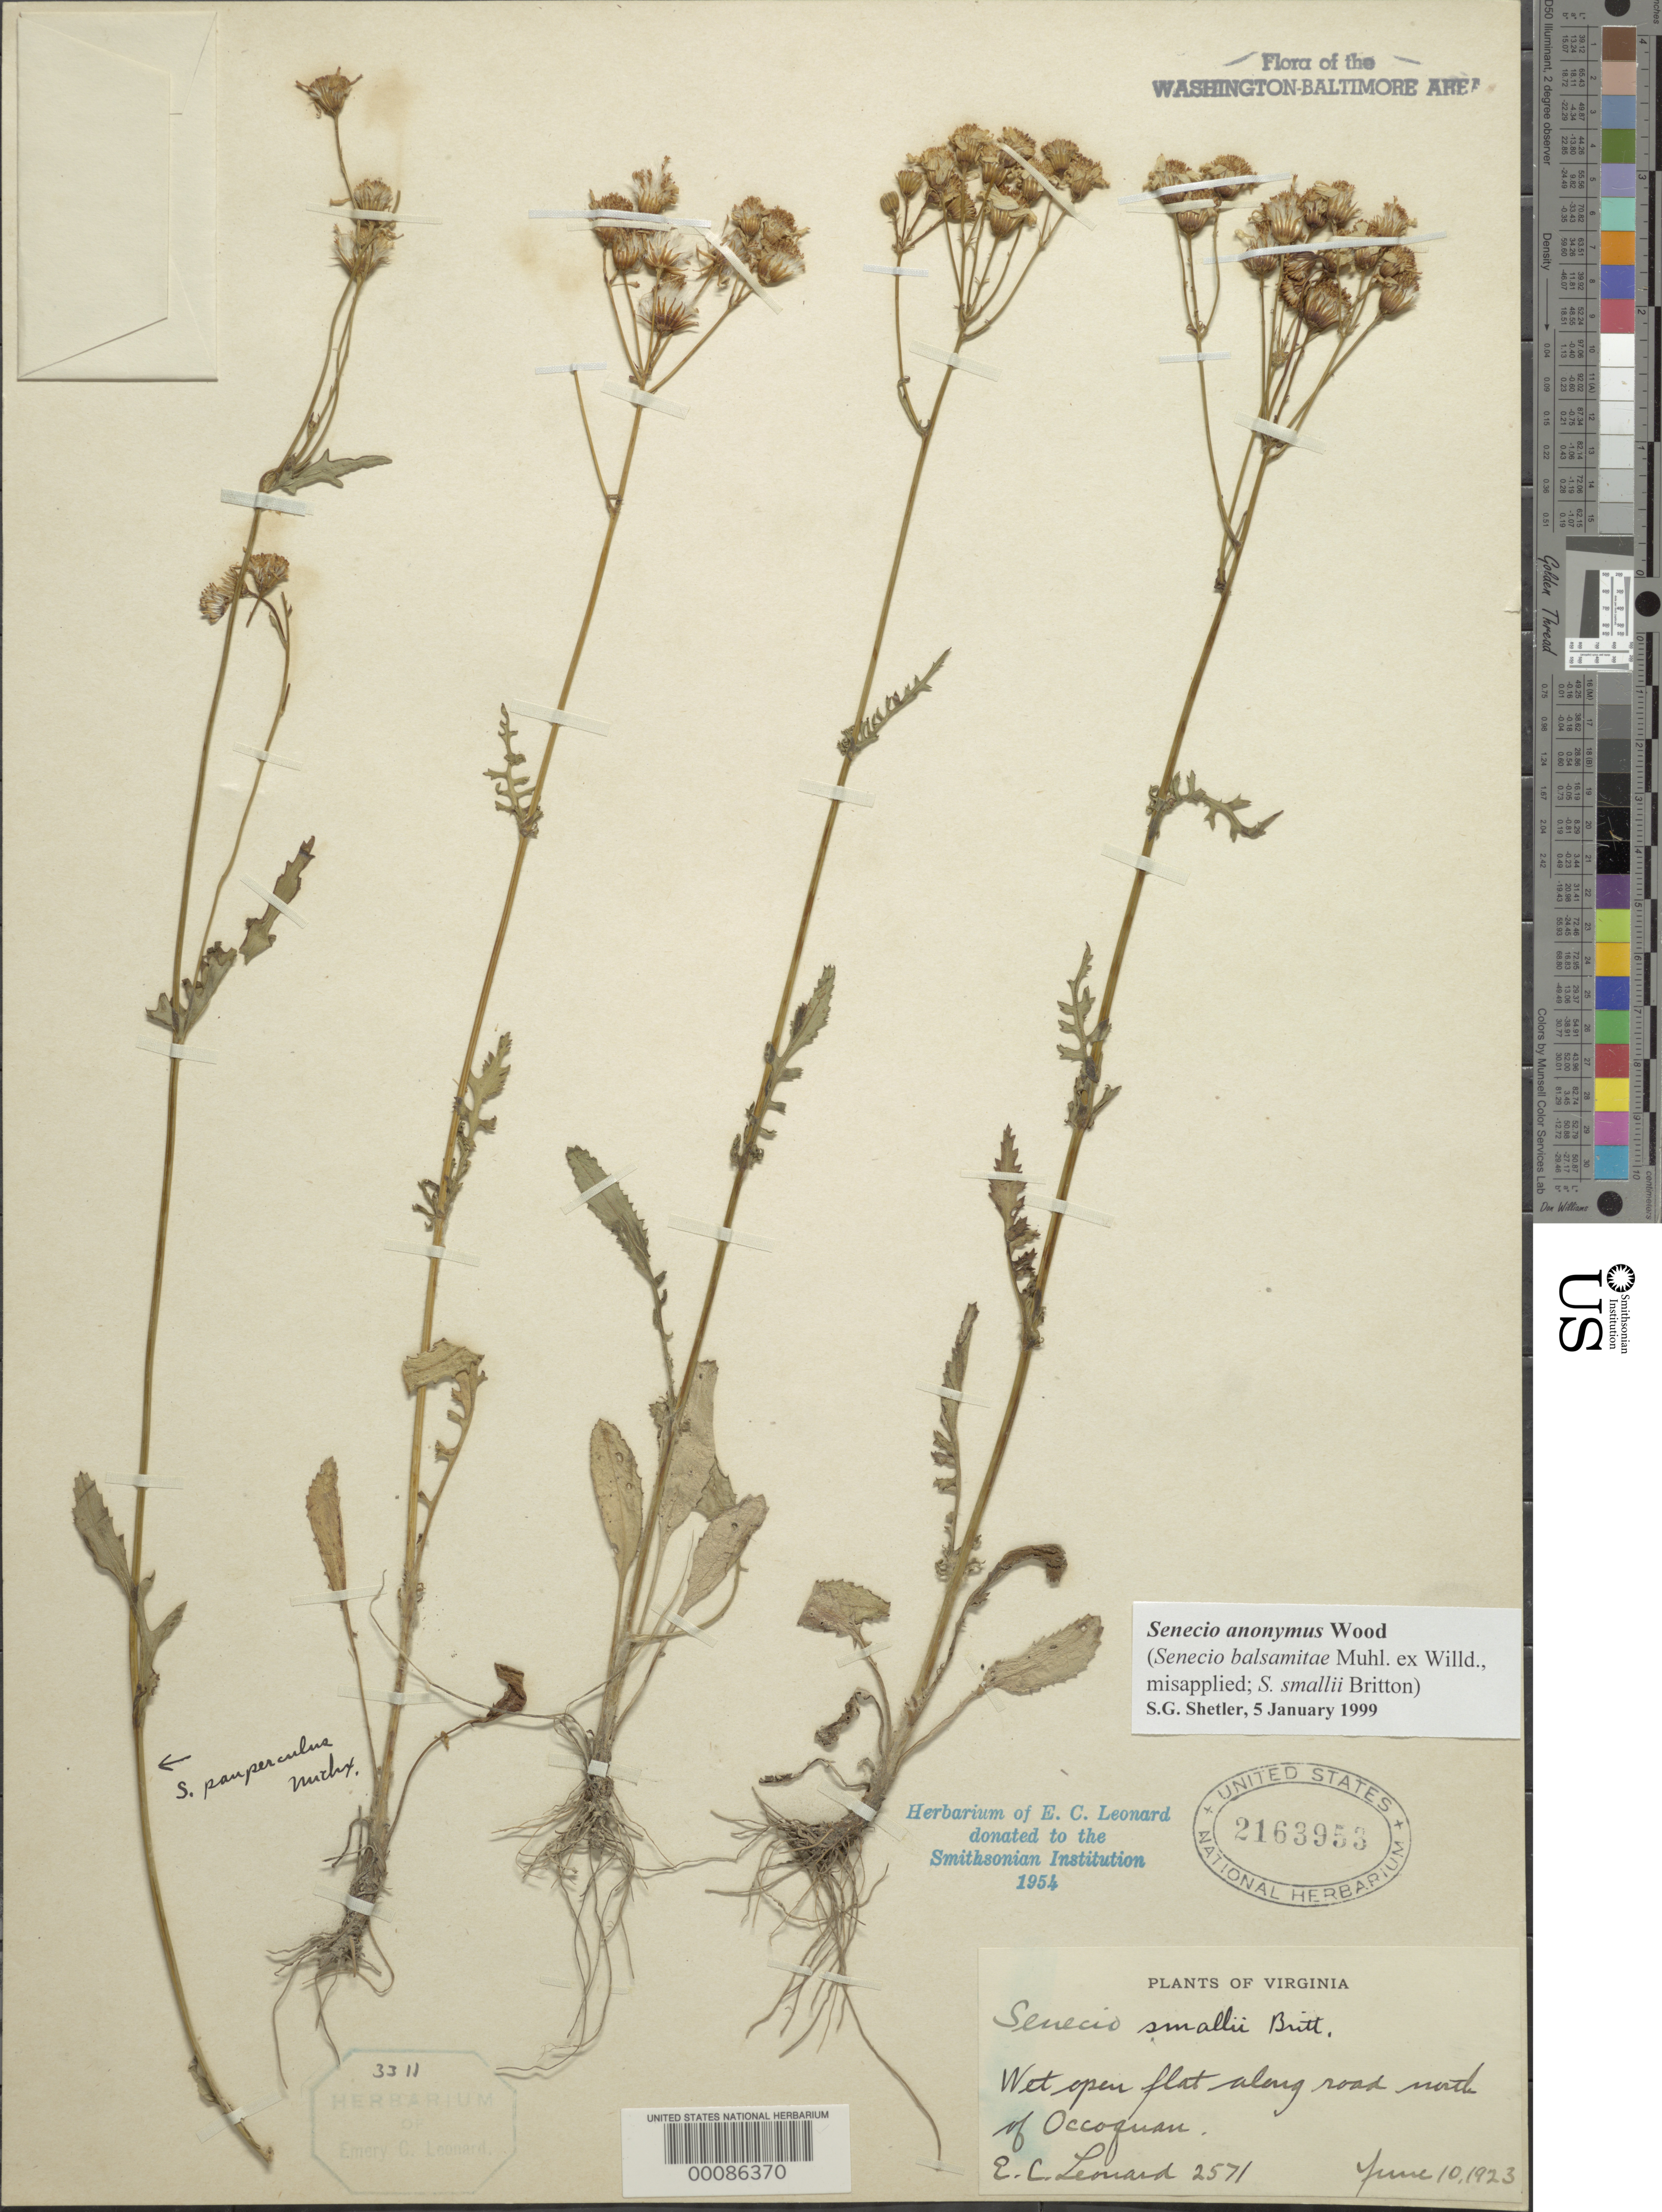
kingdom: Plantae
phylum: Tracheophyta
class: Magnoliopsida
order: Asterales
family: Asteraceae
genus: Packera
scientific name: Packera anonyma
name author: (Alph. Wood) W.A. Weber & Á. Löve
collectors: E. C. Leonard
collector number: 2571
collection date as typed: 10 Jun 1923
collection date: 1923-06-10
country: United States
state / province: Virginia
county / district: Prince William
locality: North of Occoquan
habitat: Wet open flat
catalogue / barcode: US 2163953